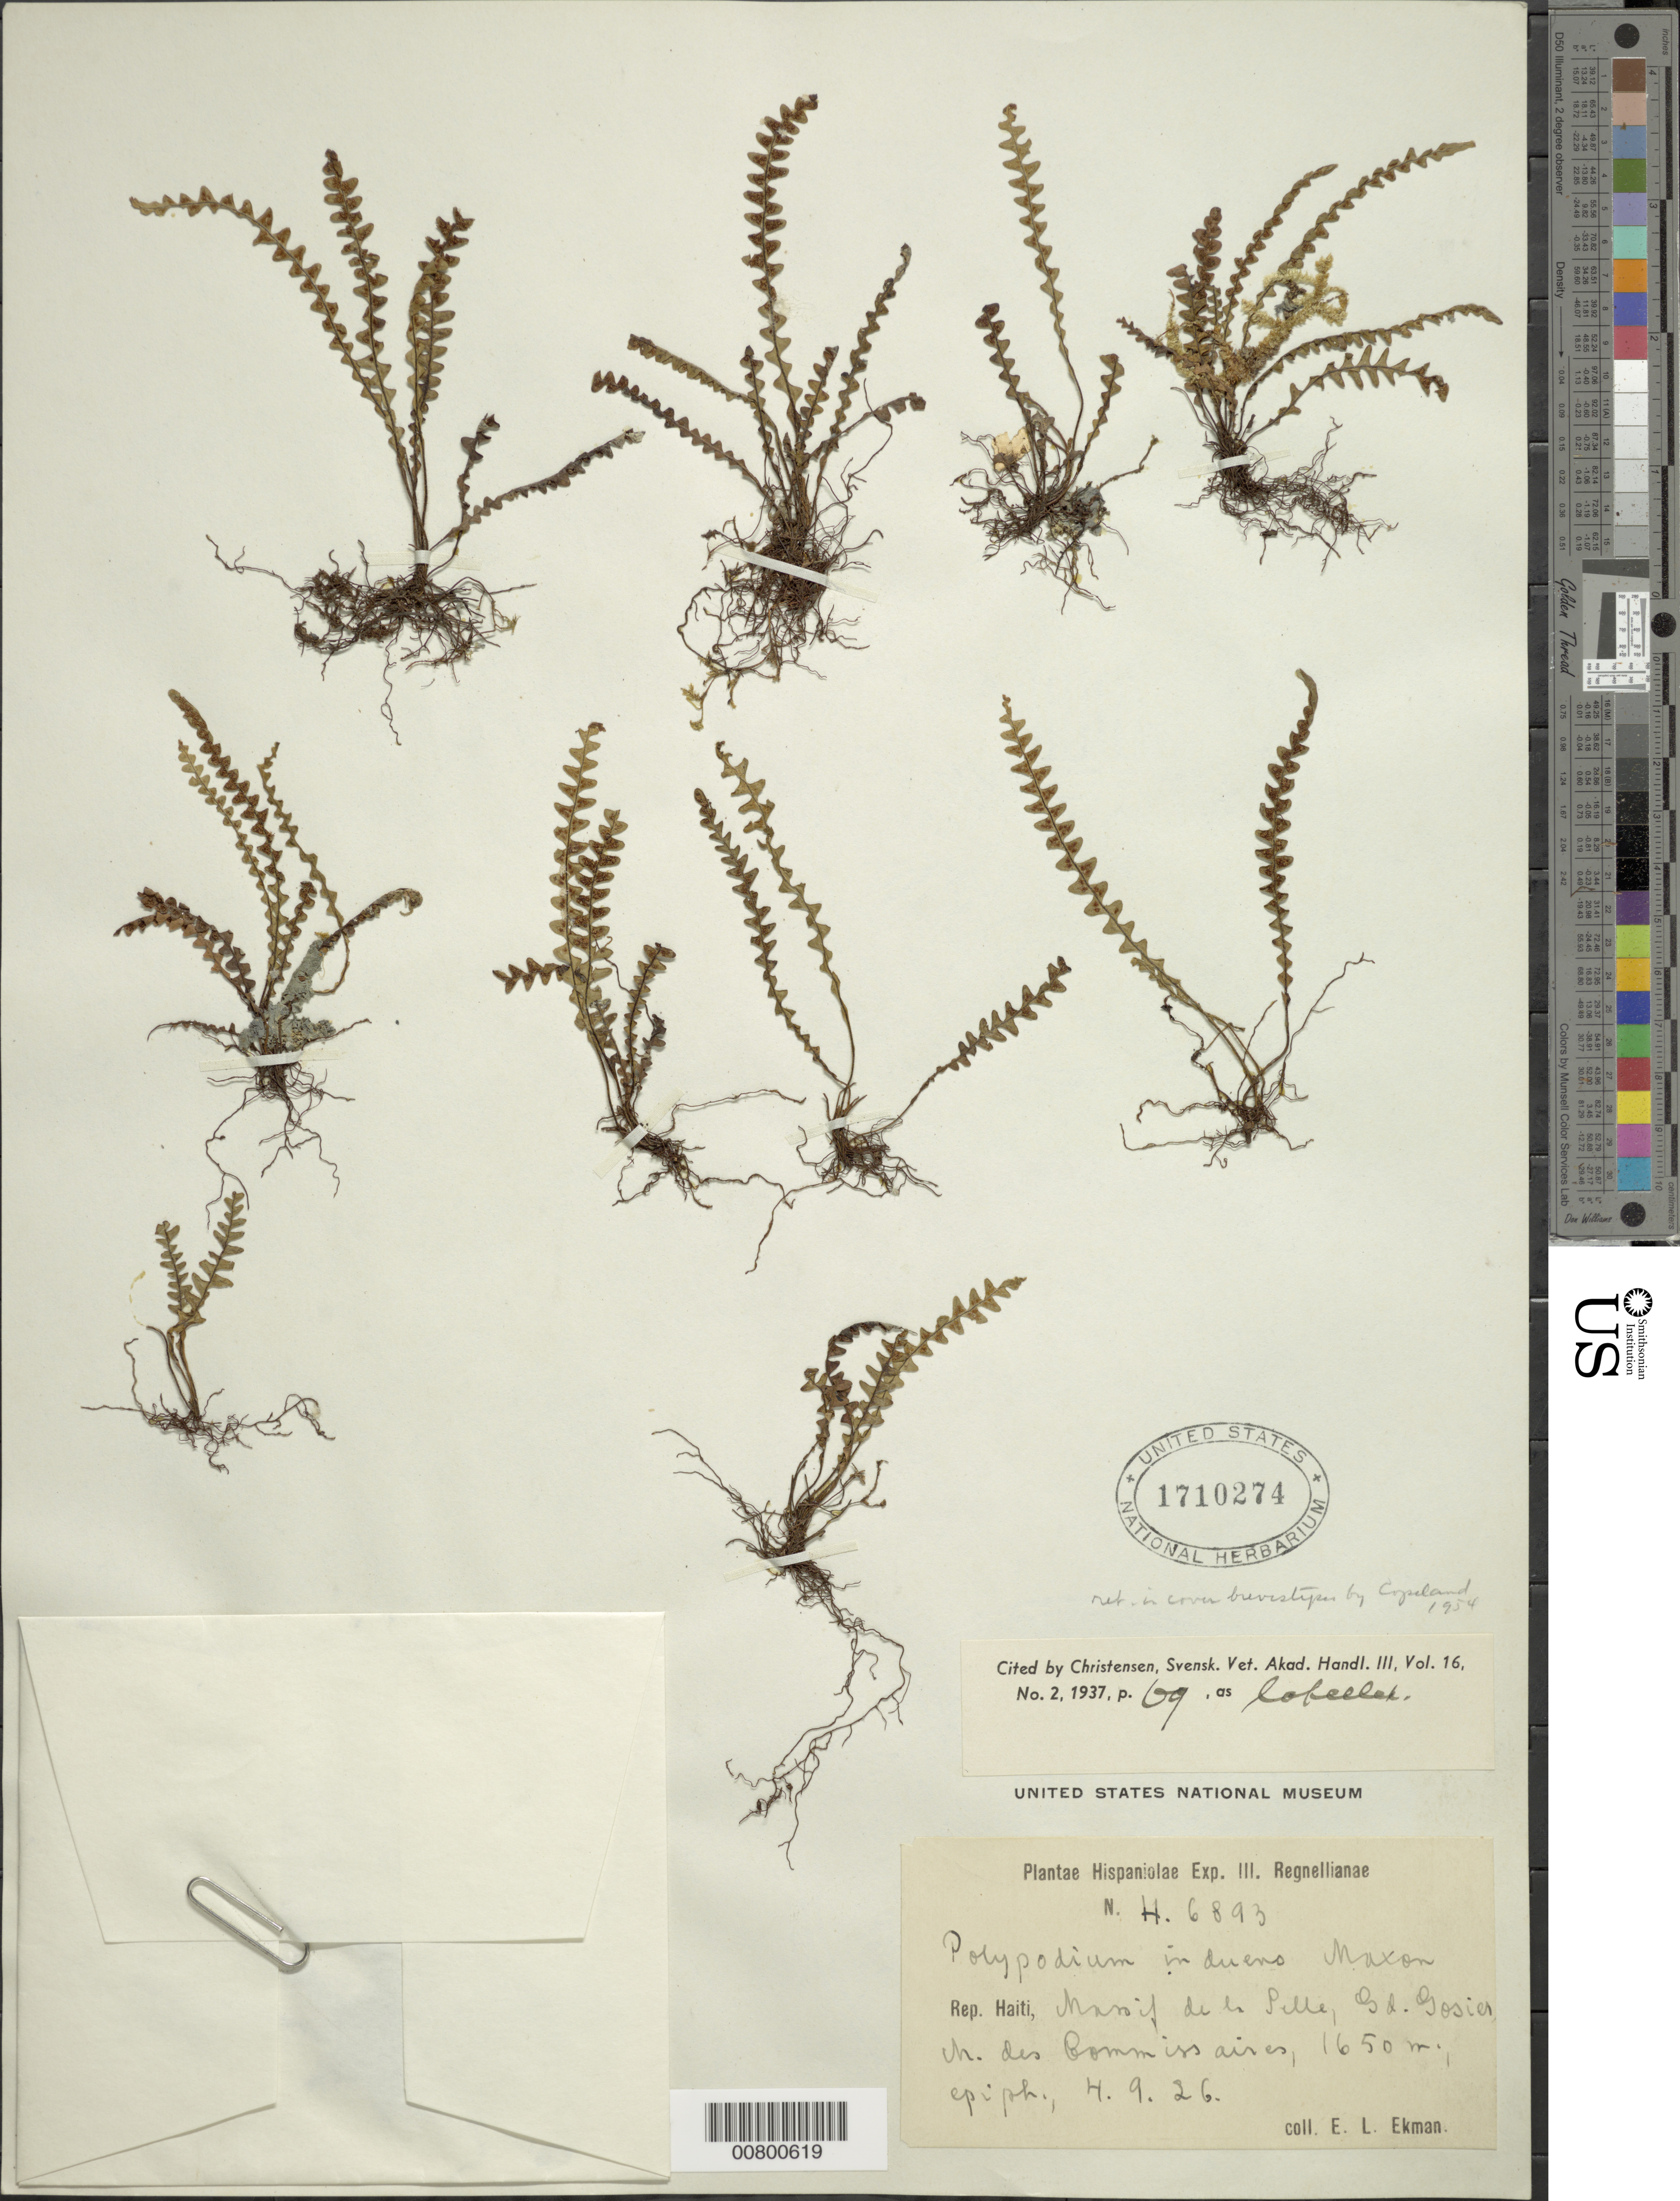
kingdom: Plantae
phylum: Tracheophyta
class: Polypodiopsida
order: Polypodiales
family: Polypodiaceae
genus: Lellingeria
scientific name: Lellingeria brevistipes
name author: (Mett. ex Kuhn) A.R. Sm. & R.C. Moran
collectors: E. L. Ekman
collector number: H 6893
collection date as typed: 04 Sep 1926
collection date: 1926-09-04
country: Haiti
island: Hispaniola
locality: Massif de la Selle, Gd. Gosier, M. des Commissaires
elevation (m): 1650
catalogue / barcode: US 1710274